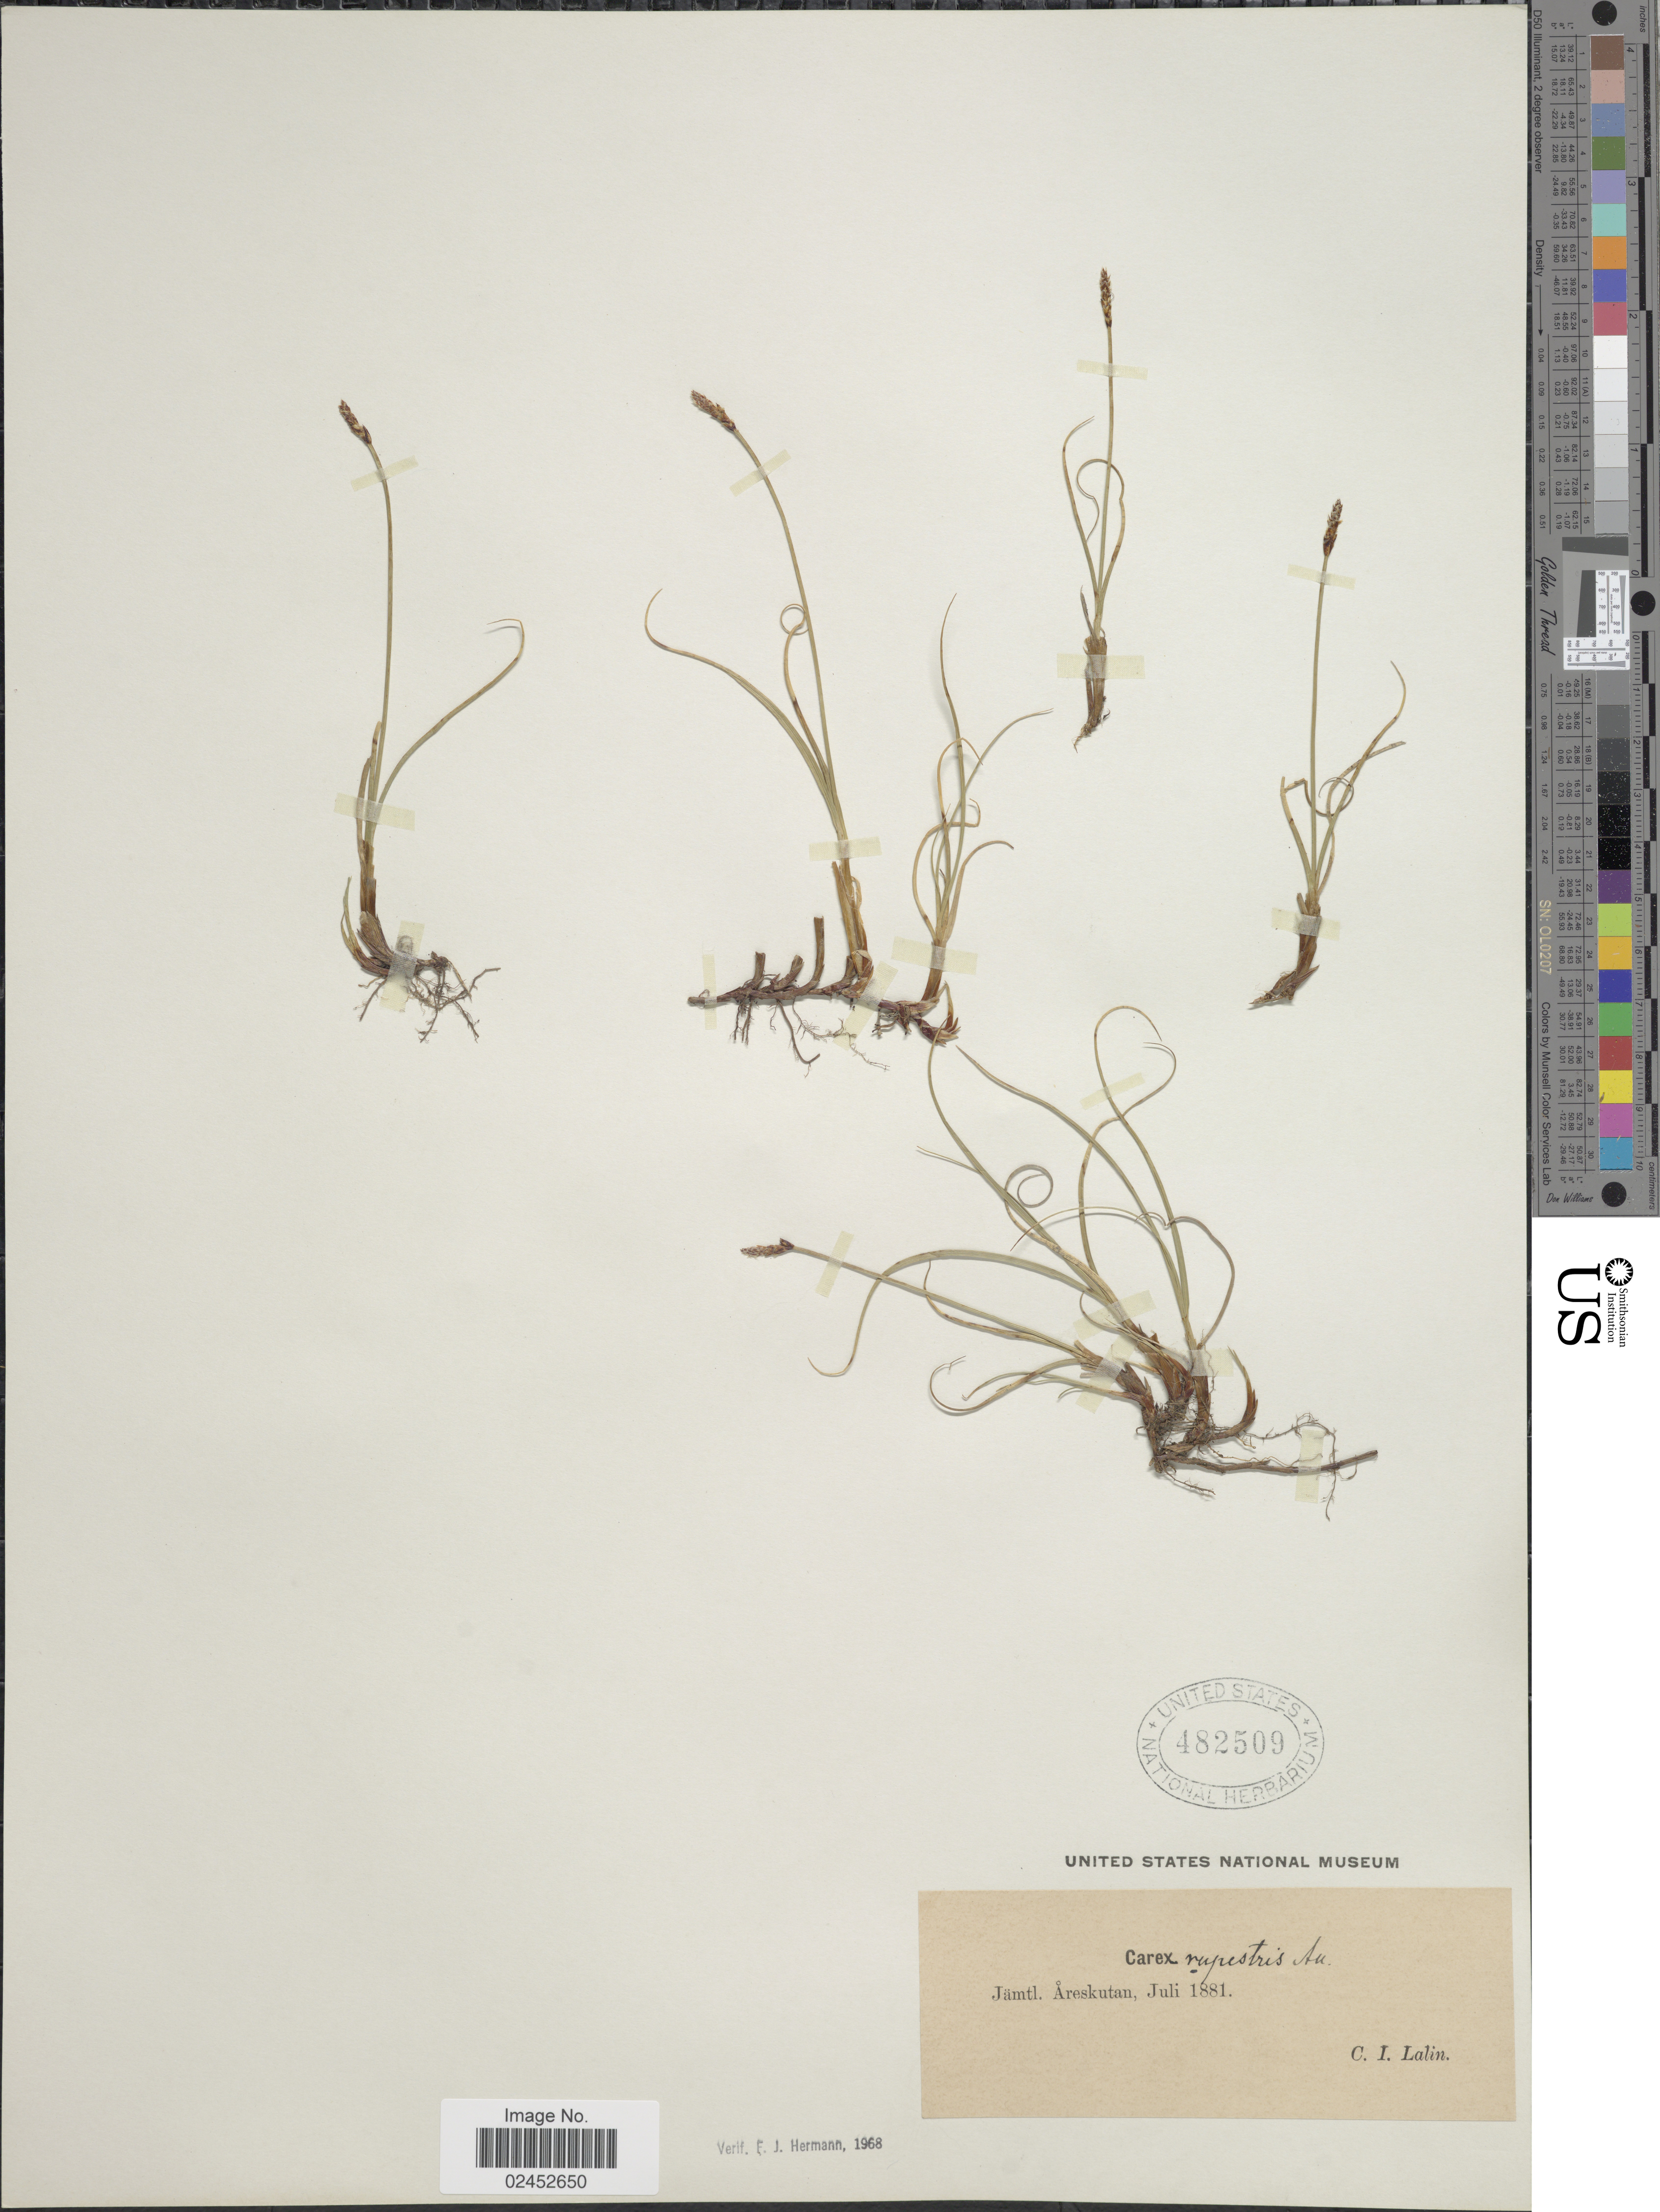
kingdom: Plantae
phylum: Tracheophyta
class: Liliopsida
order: Poales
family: Cyperaceae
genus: Carex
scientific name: Carex rupestris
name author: All.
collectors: C. Lalin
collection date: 1881-07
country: Sweden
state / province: Jämtland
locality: Jamt. Areskutan.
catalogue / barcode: US 482509